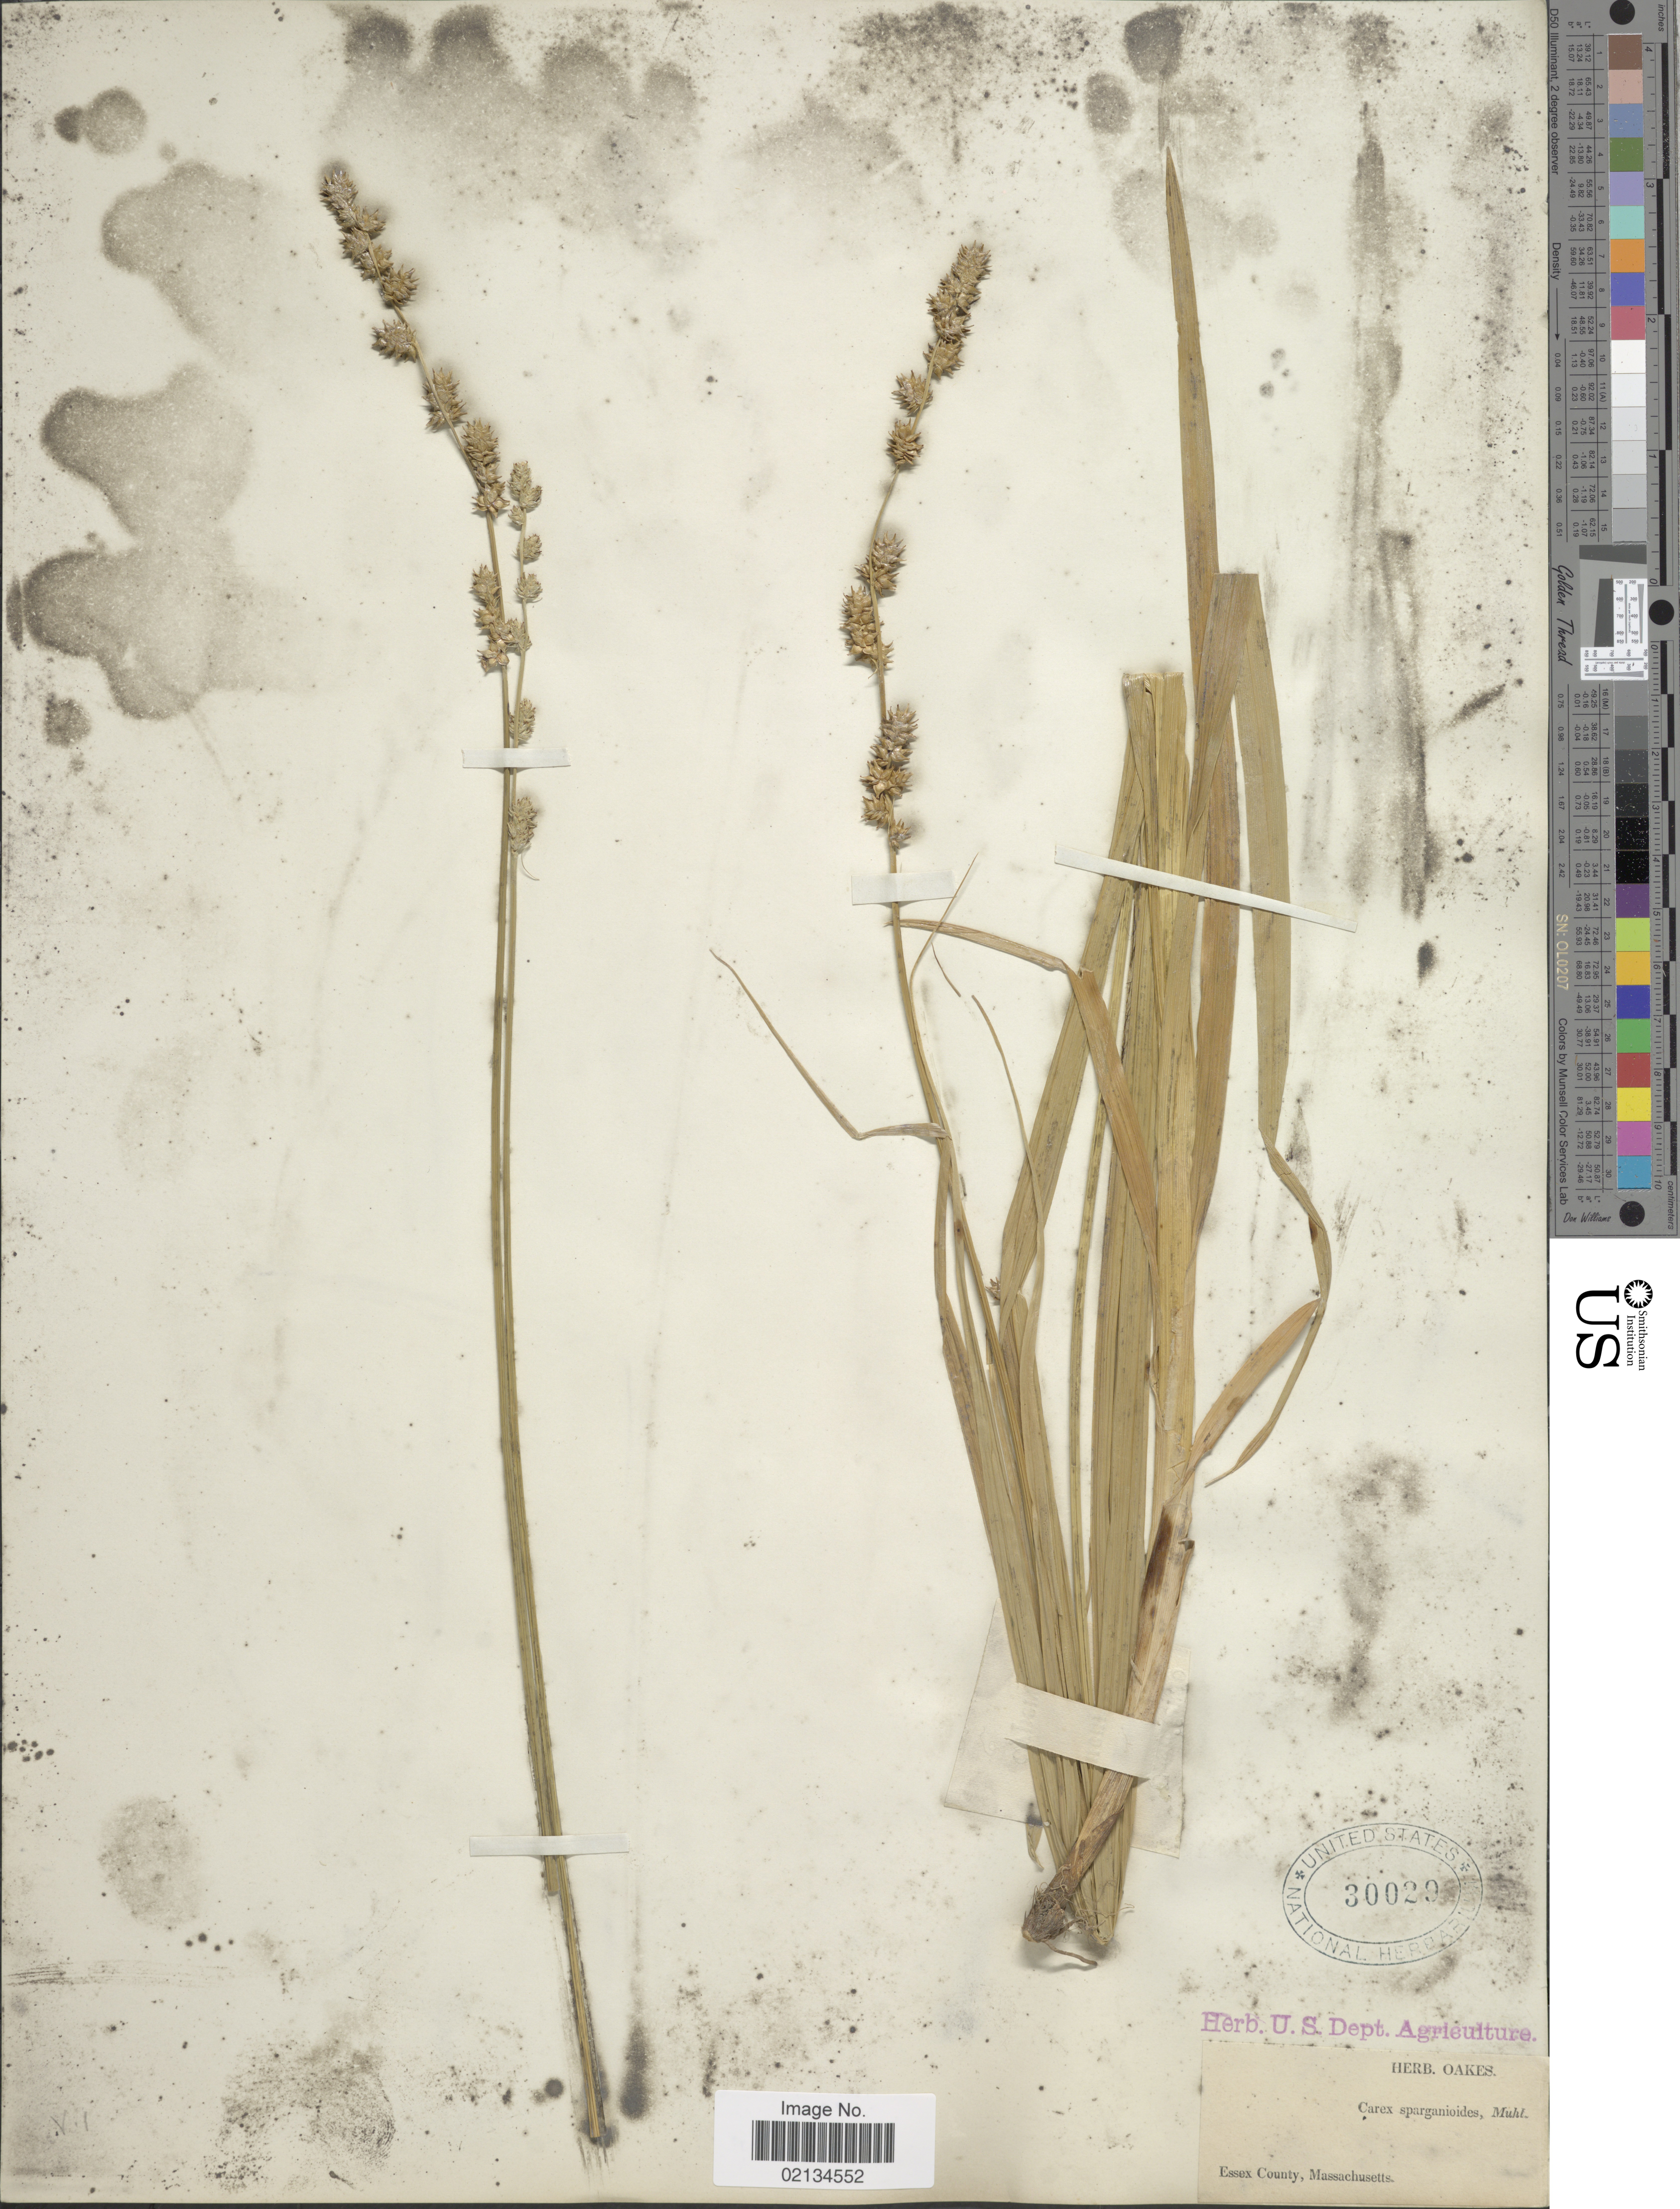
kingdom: Plantae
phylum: Tracheophyta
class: Liliopsida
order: Poales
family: Cyperaceae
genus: Carex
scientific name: Carex sparganioides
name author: Muhl. ex Willd.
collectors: ex herb. Oakes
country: United States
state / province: Massachusetts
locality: Essex County.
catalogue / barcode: US 30029